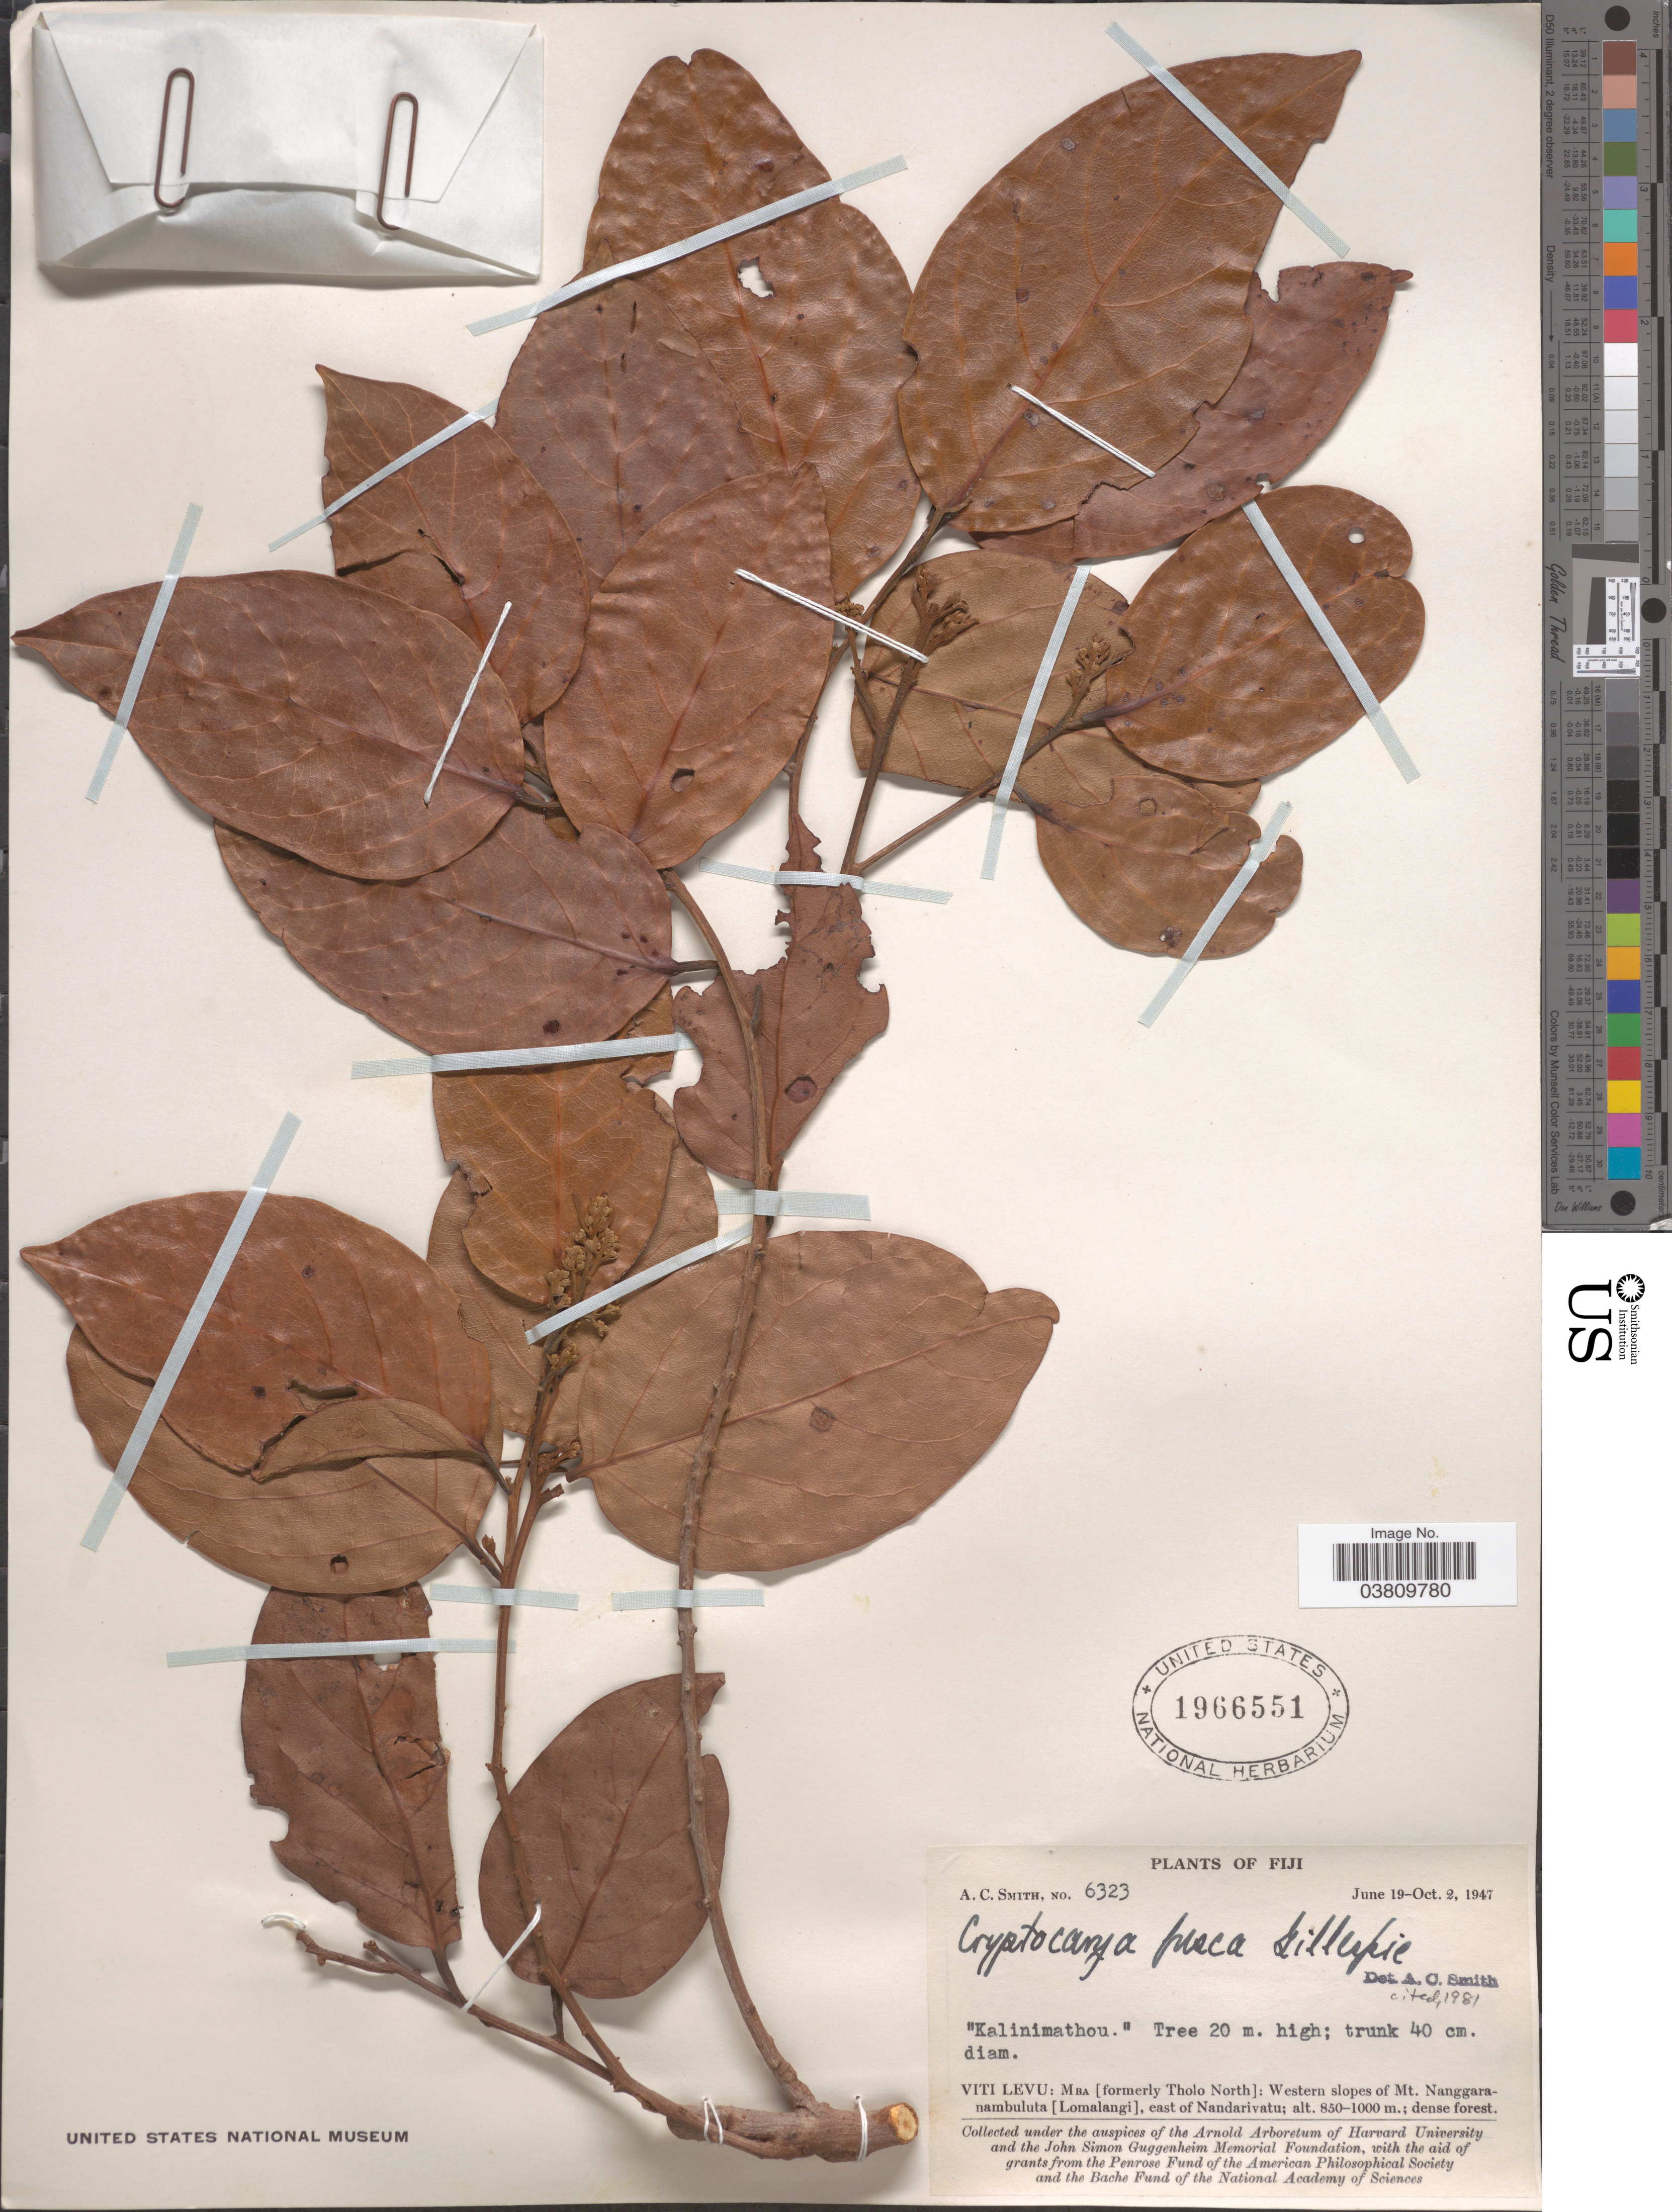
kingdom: Plantae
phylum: Tracheophyta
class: Magnoliopsida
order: Laurales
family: Lauraceae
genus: Cryptocarya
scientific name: Cryptocarya fusca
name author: Gillespie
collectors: A. C. Smith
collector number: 6323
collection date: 1947-06-19/1947-10-02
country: Fiji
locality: Viti Levu: Mba [ formerly Tholo North]: Western slopes of Mt. Nanggaranambuluta [Lomalangi], east of Nandarivatu.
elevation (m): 850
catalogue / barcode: US 1966551